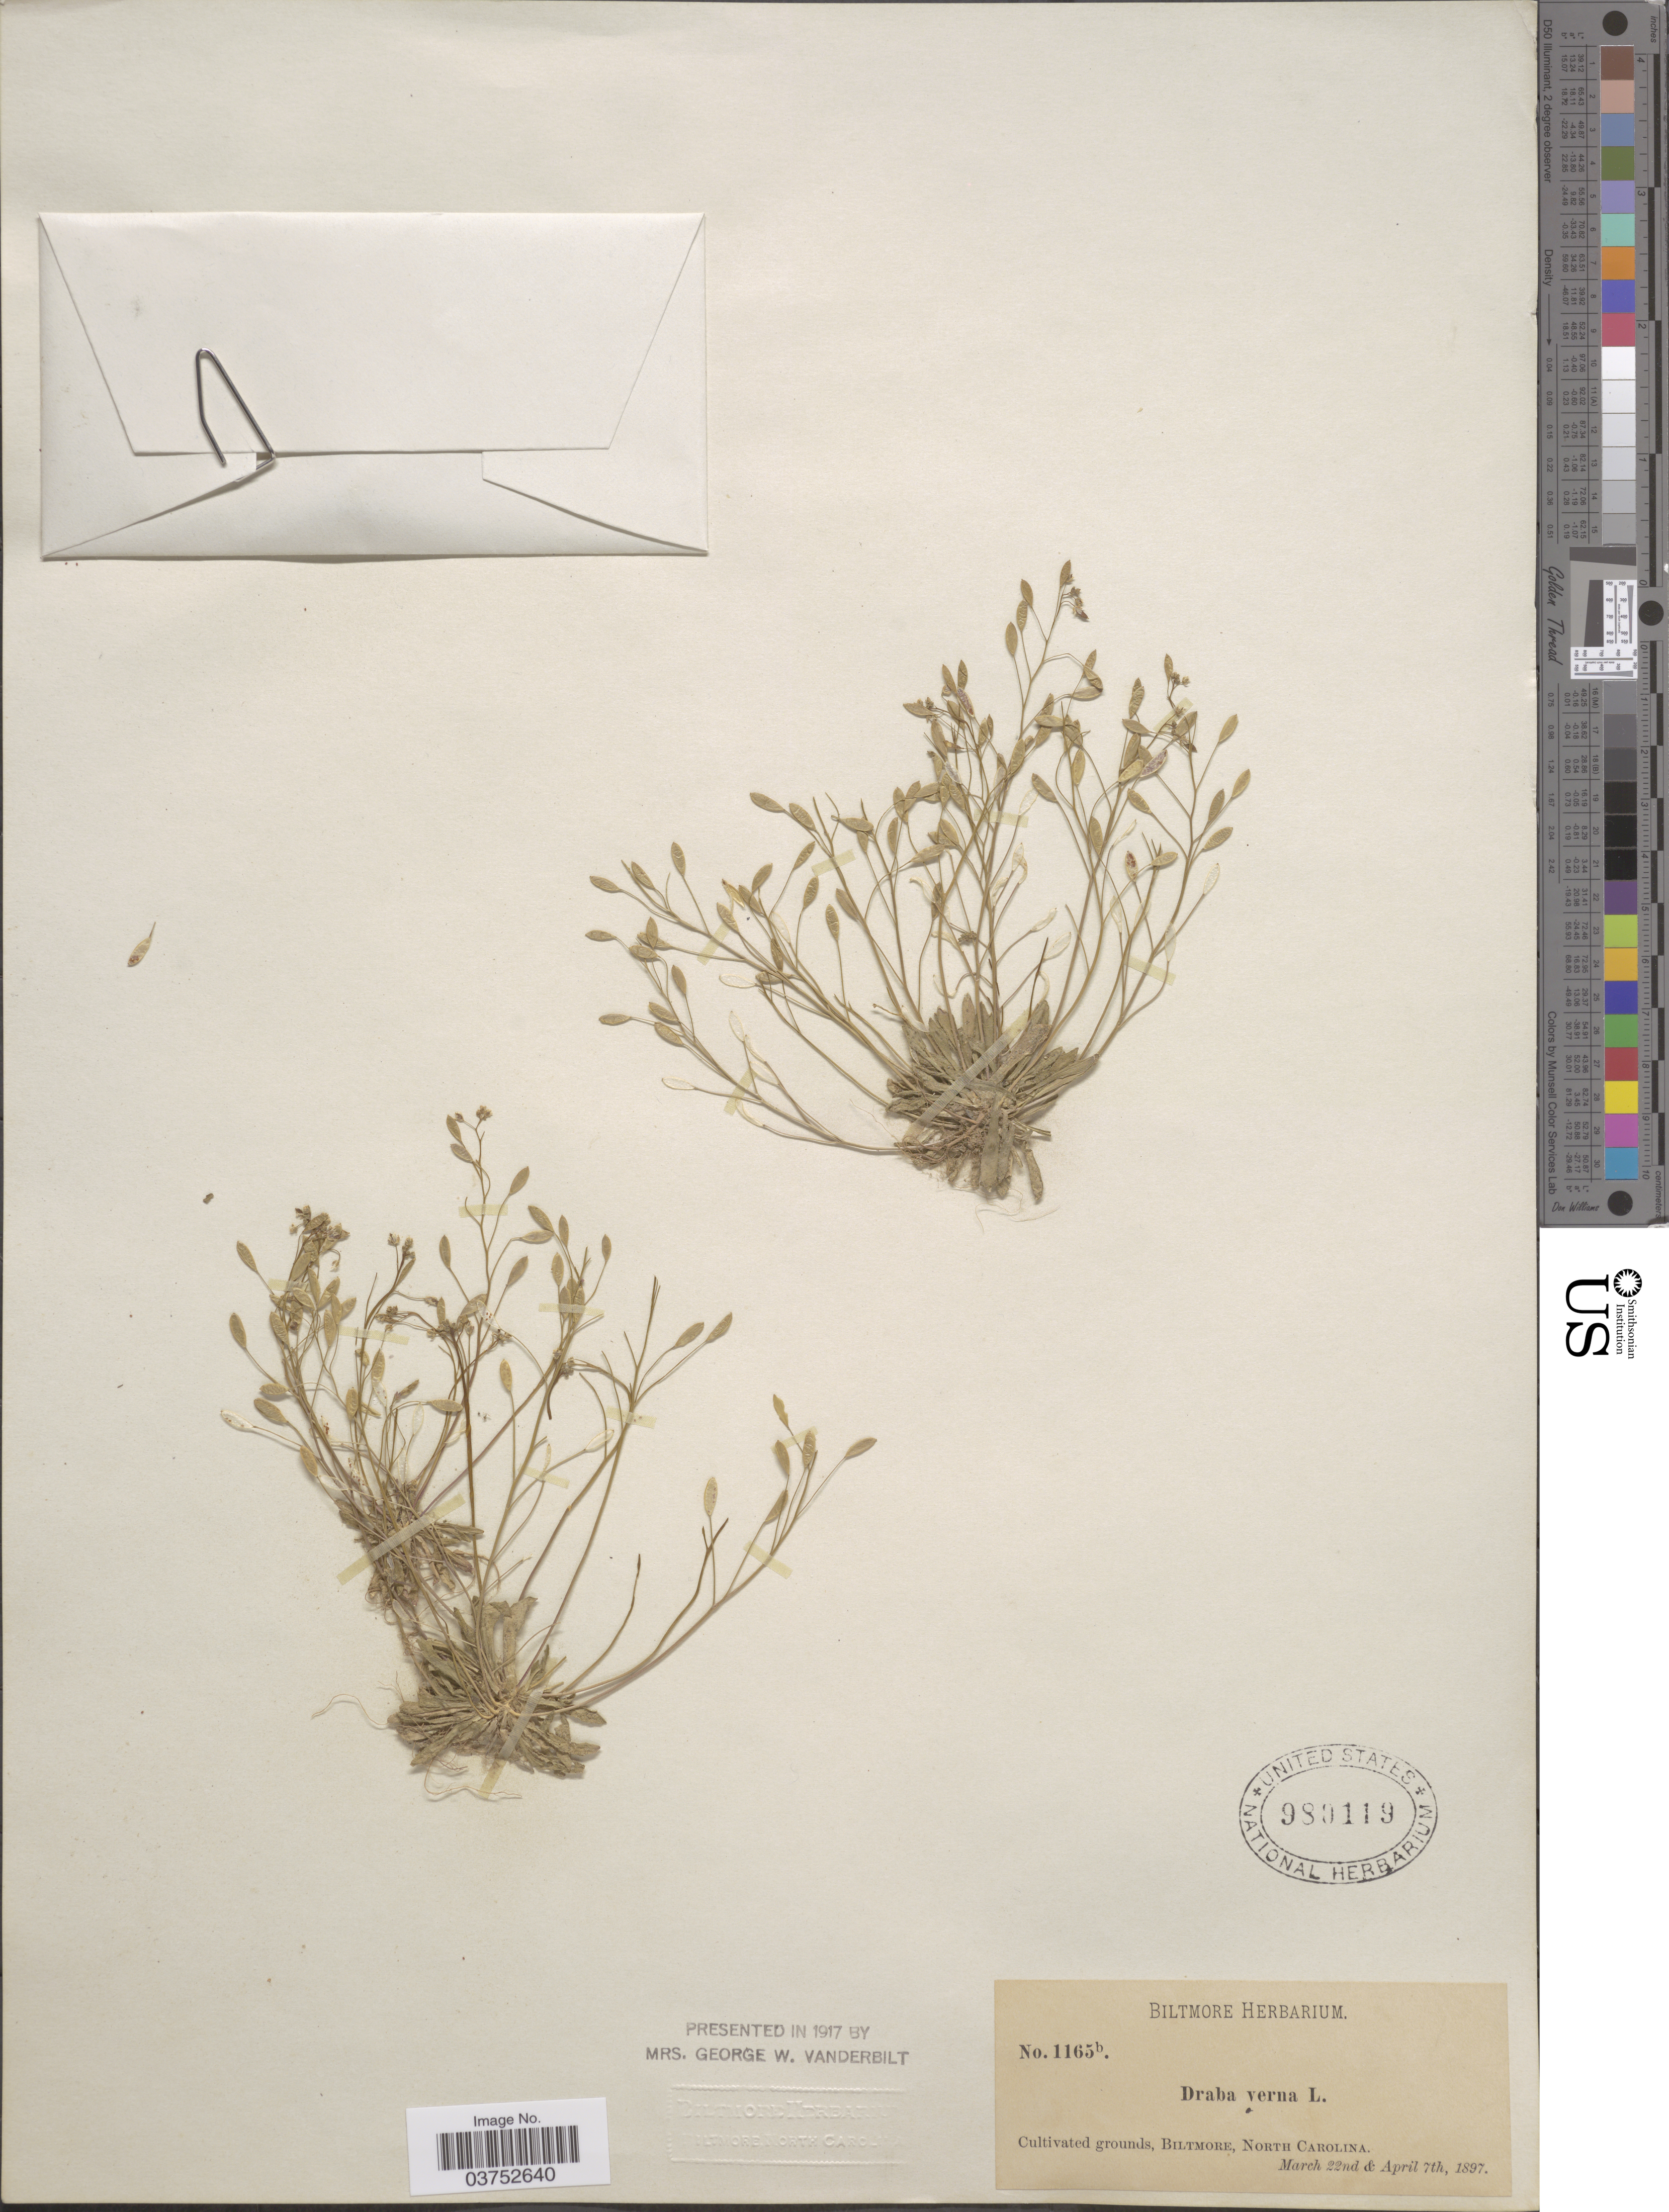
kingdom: Plantae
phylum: Tracheophyta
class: Magnoliopsida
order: Brassicales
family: Brassicaceae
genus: Draba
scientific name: Draba verna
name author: L.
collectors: ex herb. Biltmore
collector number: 1165b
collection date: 1897-03-22/1897-04-07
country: United States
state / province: North Carolina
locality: Cultivated grounds, Biltmore.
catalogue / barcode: US 980119